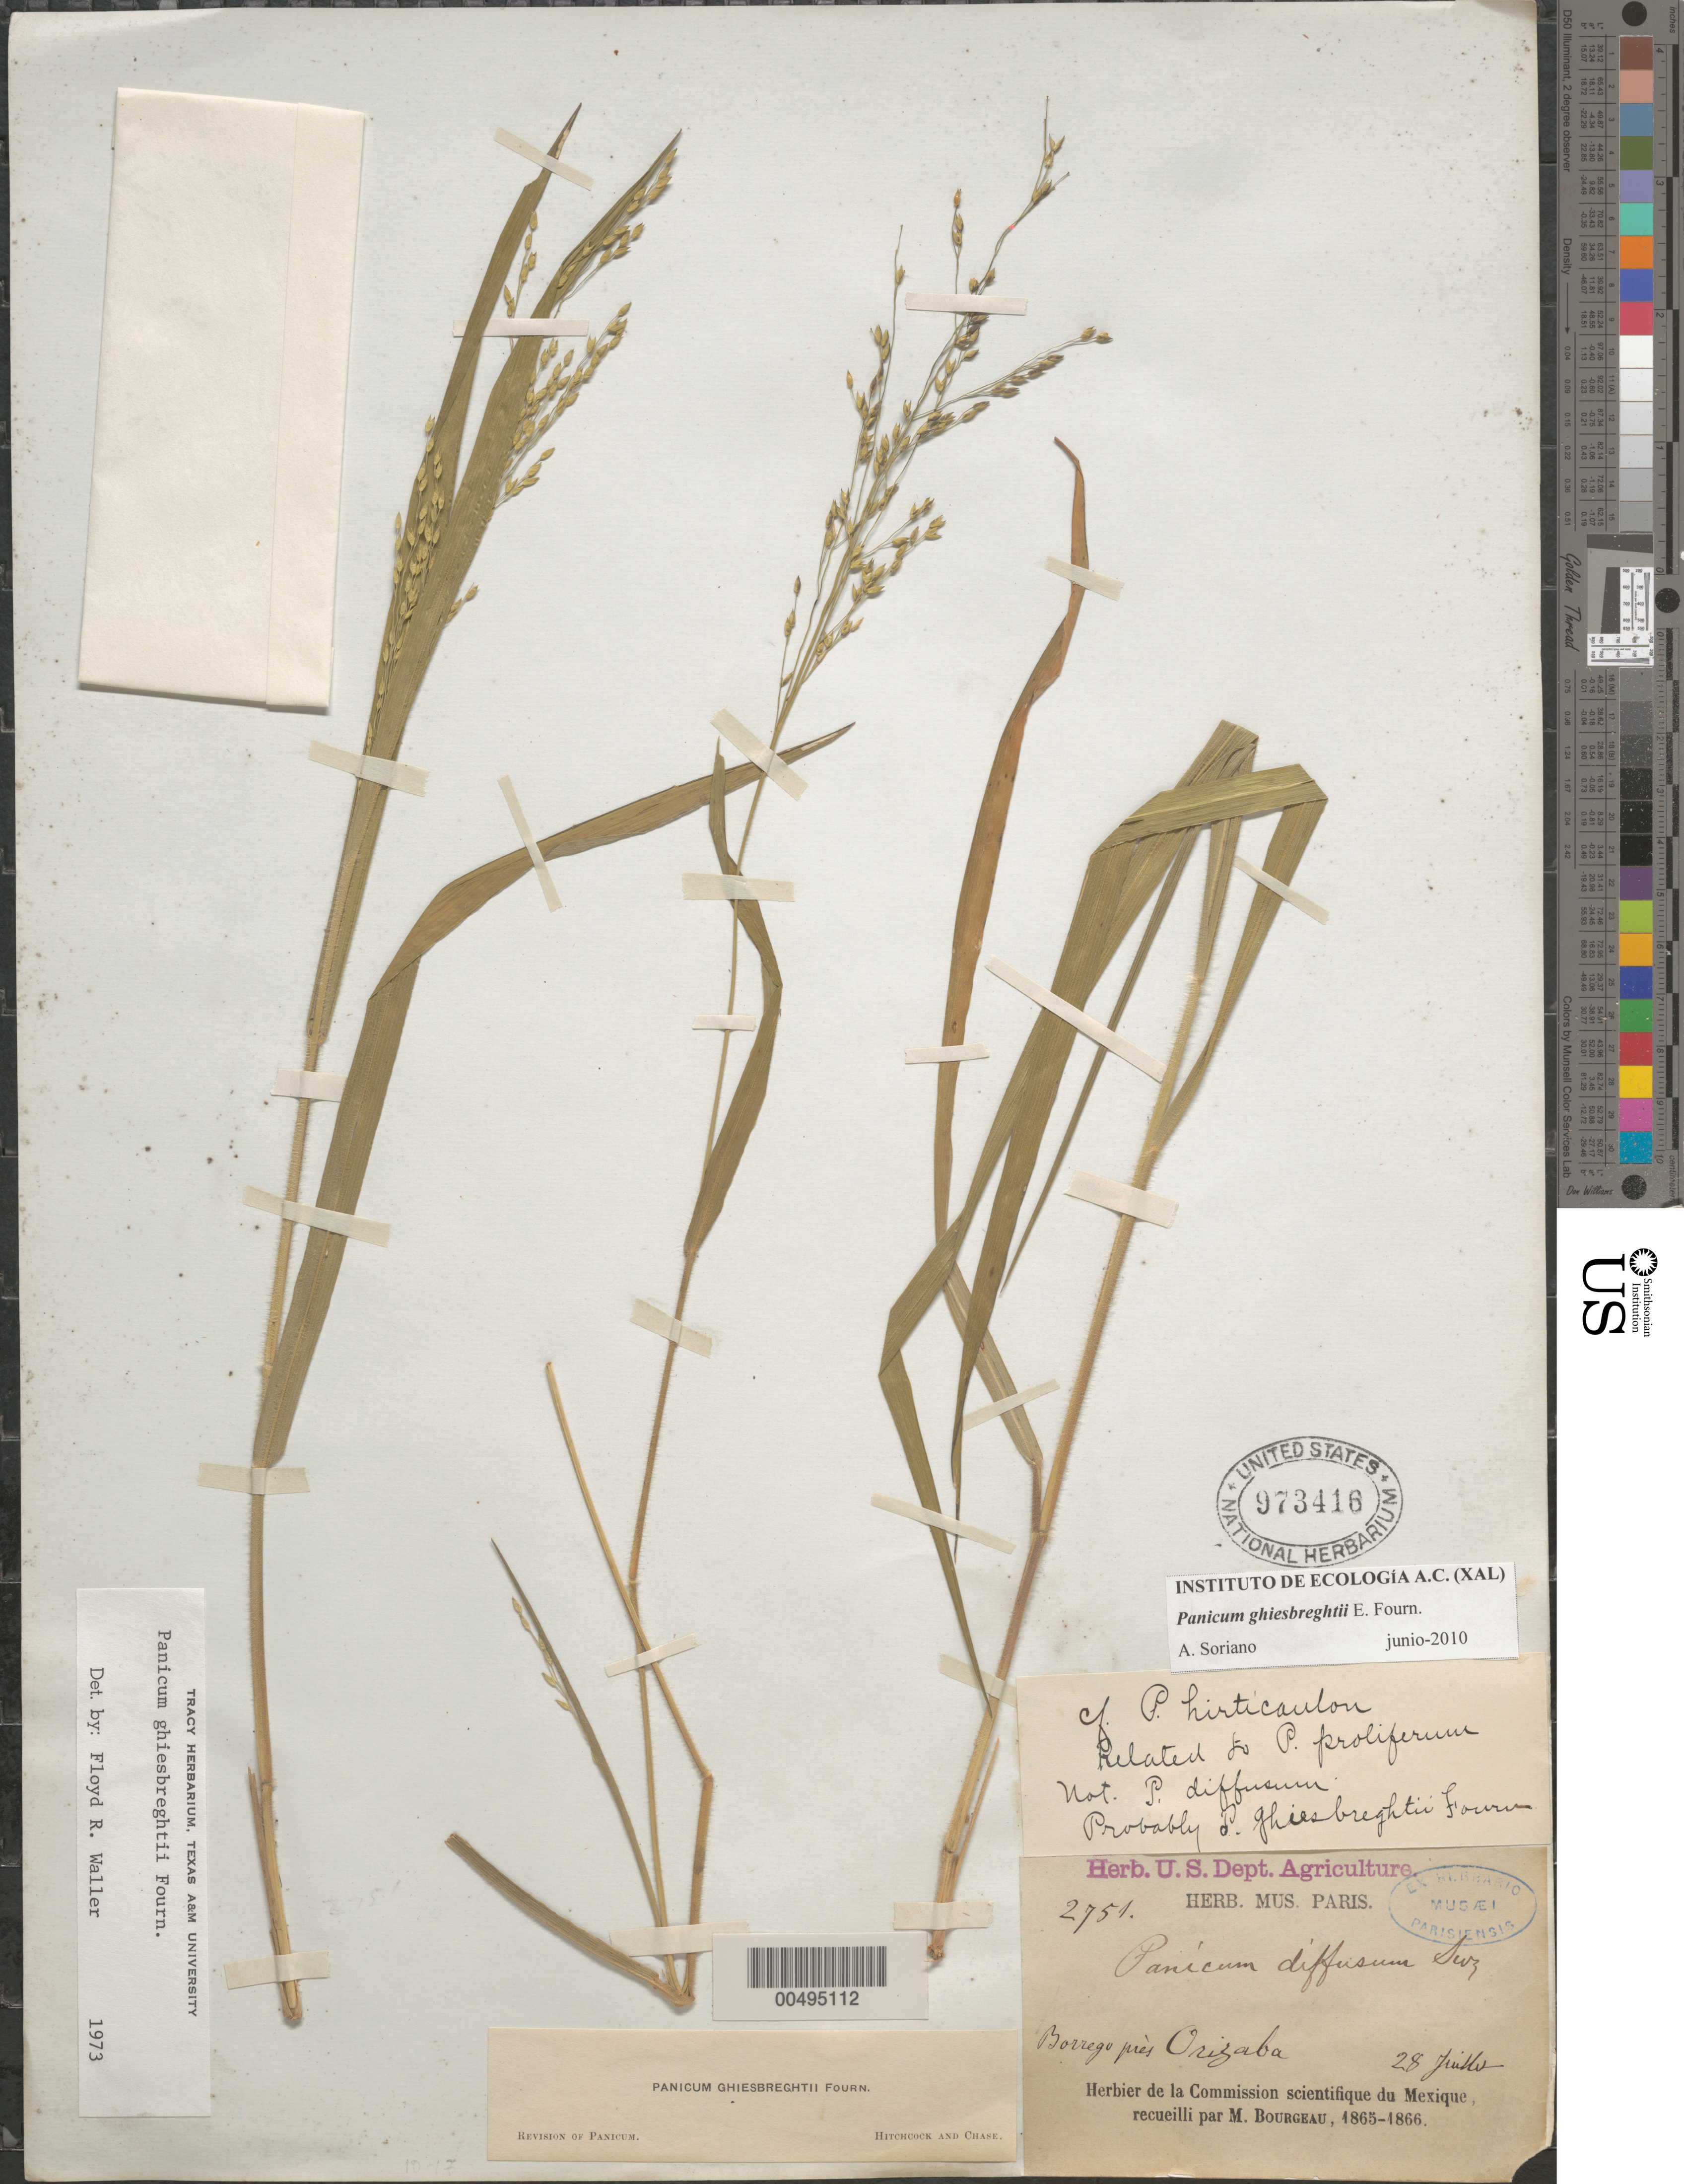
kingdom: Plantae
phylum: Tracheophyta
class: Liliopsida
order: Poales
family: Poaceae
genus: Panicum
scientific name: Panicum ghiesbreghtii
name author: E. Fourn.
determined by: Waller, F. R.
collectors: E. Bourgeau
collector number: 2751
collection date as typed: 28 Jul 1865 or 28 Jul 1866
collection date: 1865-07-28 or 1866-07-28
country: Mexico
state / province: Veracruz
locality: Borrego prŠs Orizaba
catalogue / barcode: US 973416